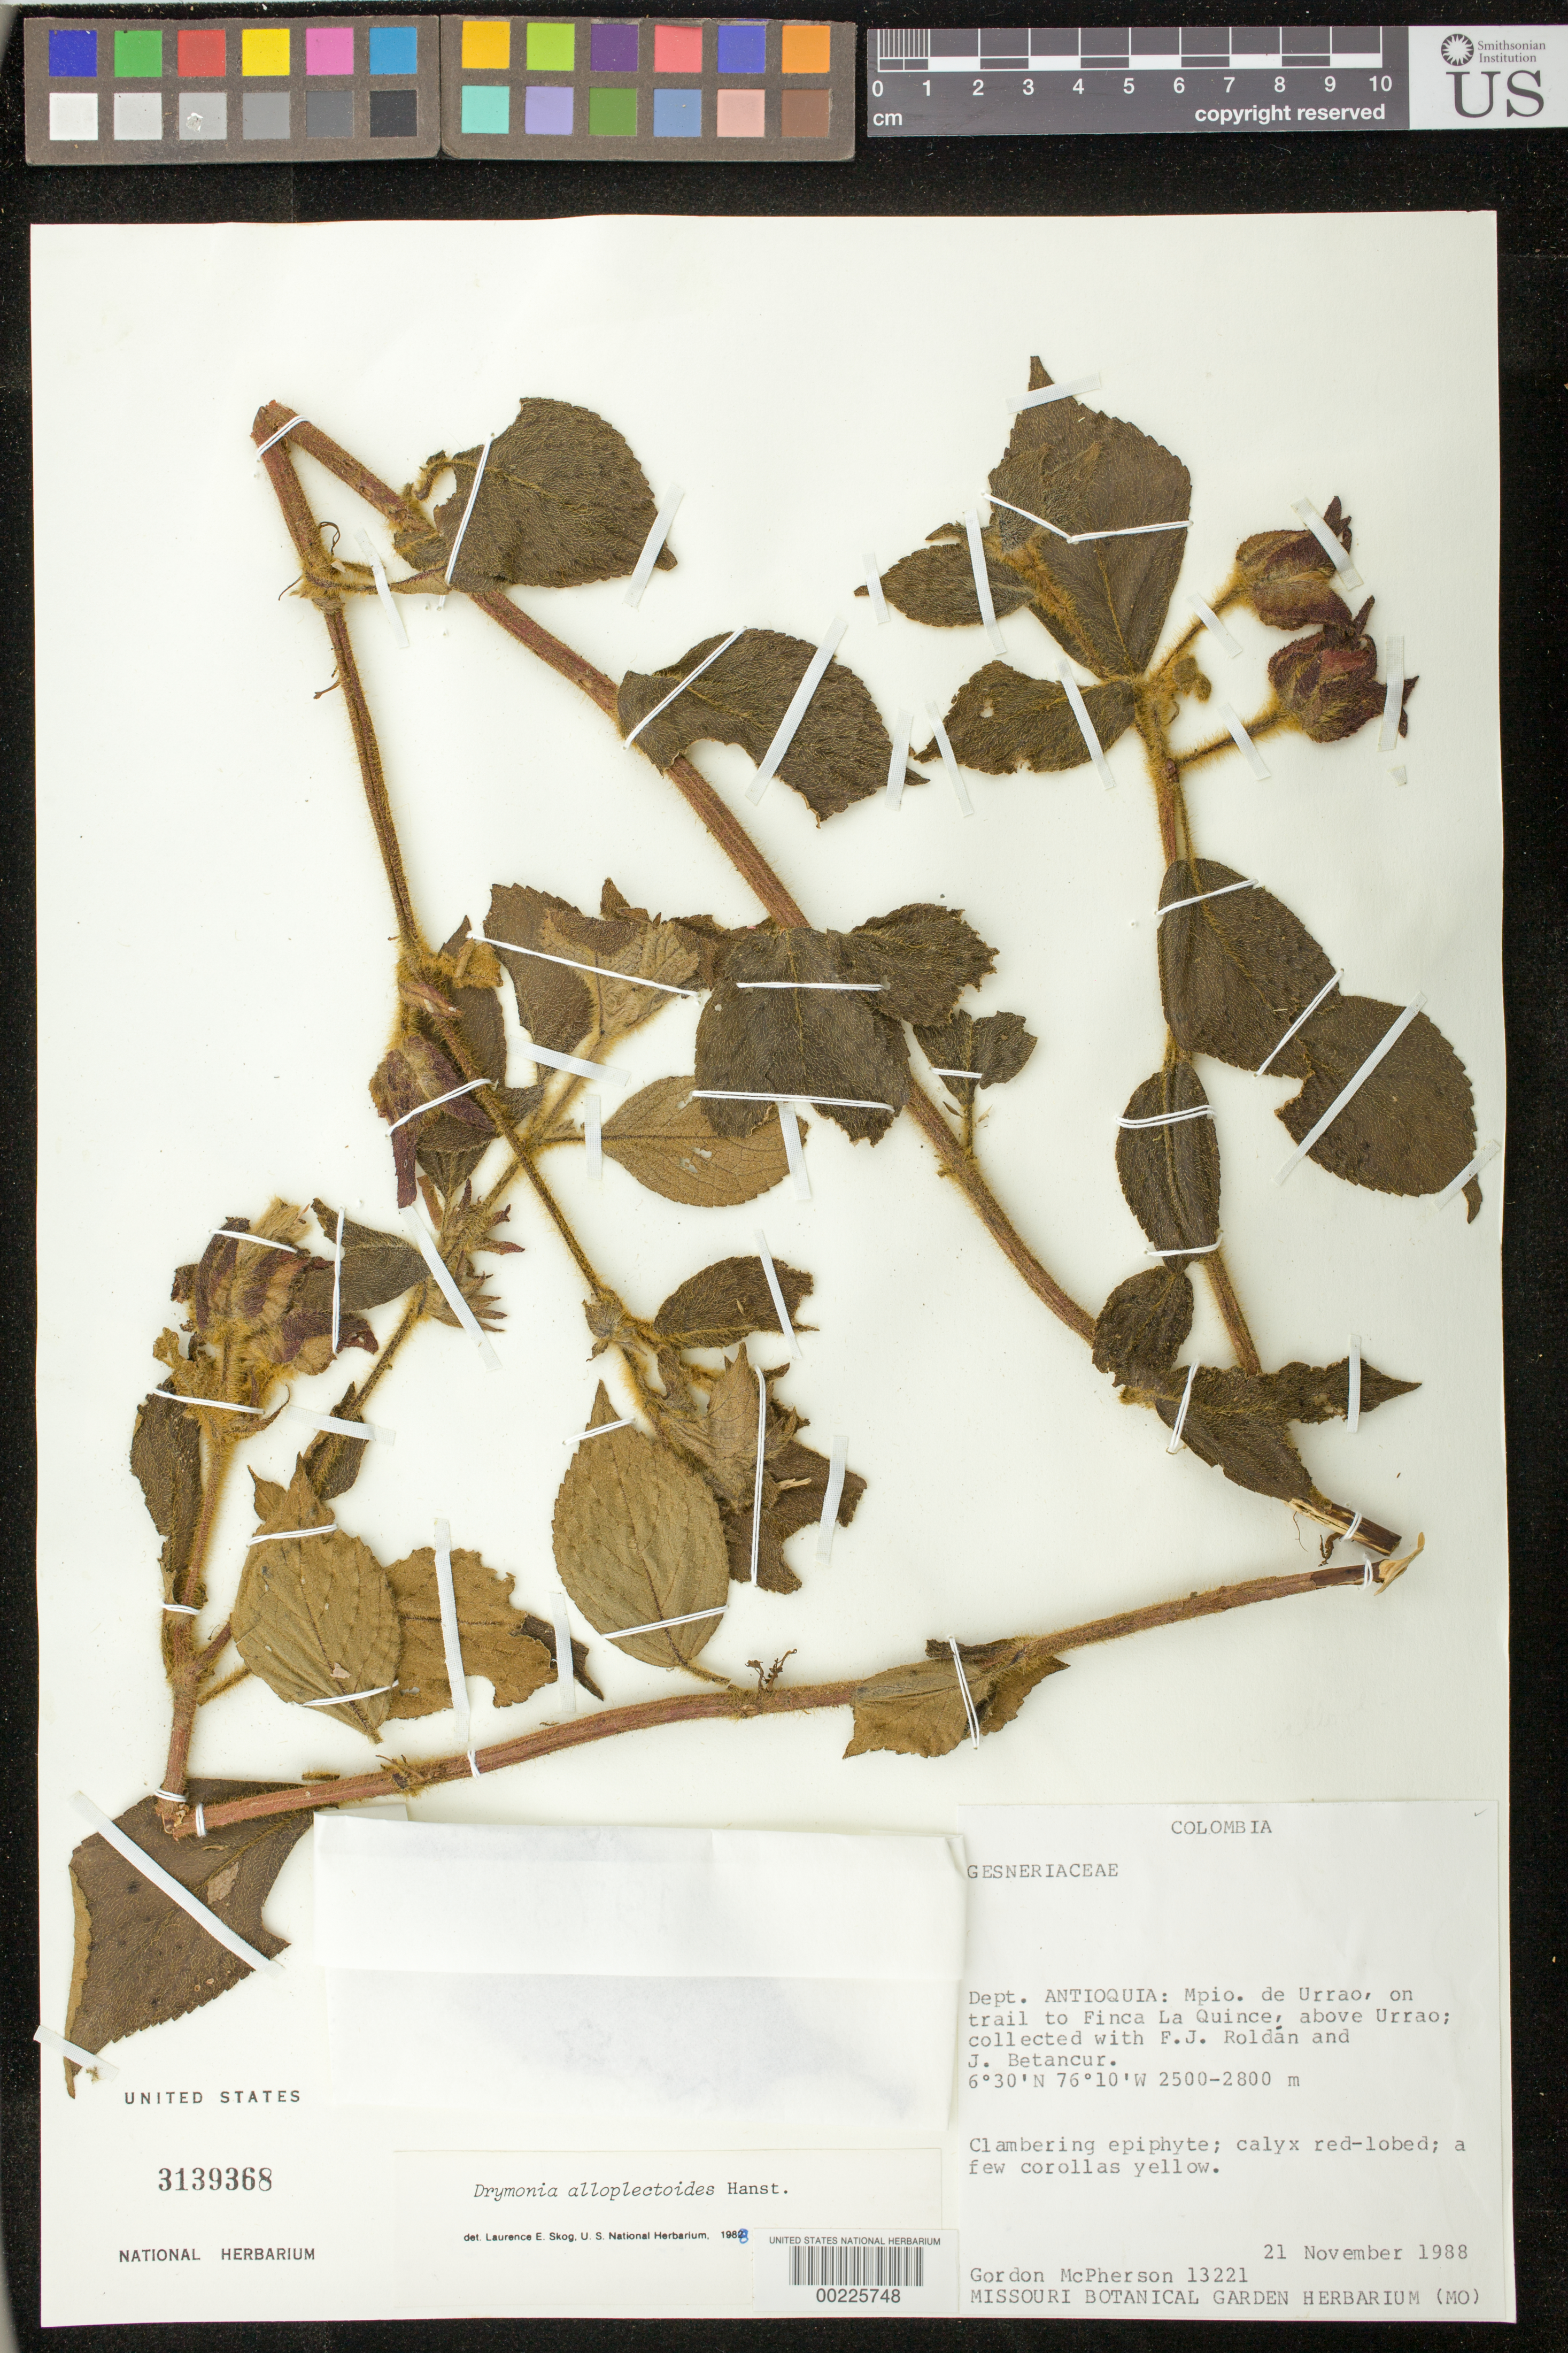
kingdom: Plantae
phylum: Tracheophyta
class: Magnoliopsida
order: Lamiales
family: Gesneriaceae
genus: Drymonia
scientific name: Drymonia alloplectoides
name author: Hanst.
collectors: G. D. McPherson & et al.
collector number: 13221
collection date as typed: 21 Nov 1988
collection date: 1988-11-21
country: Colombia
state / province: Antioquia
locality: Mun. of Urrao, on trail to Finca La Quince, above Urrao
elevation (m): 2500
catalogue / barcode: US 3139368